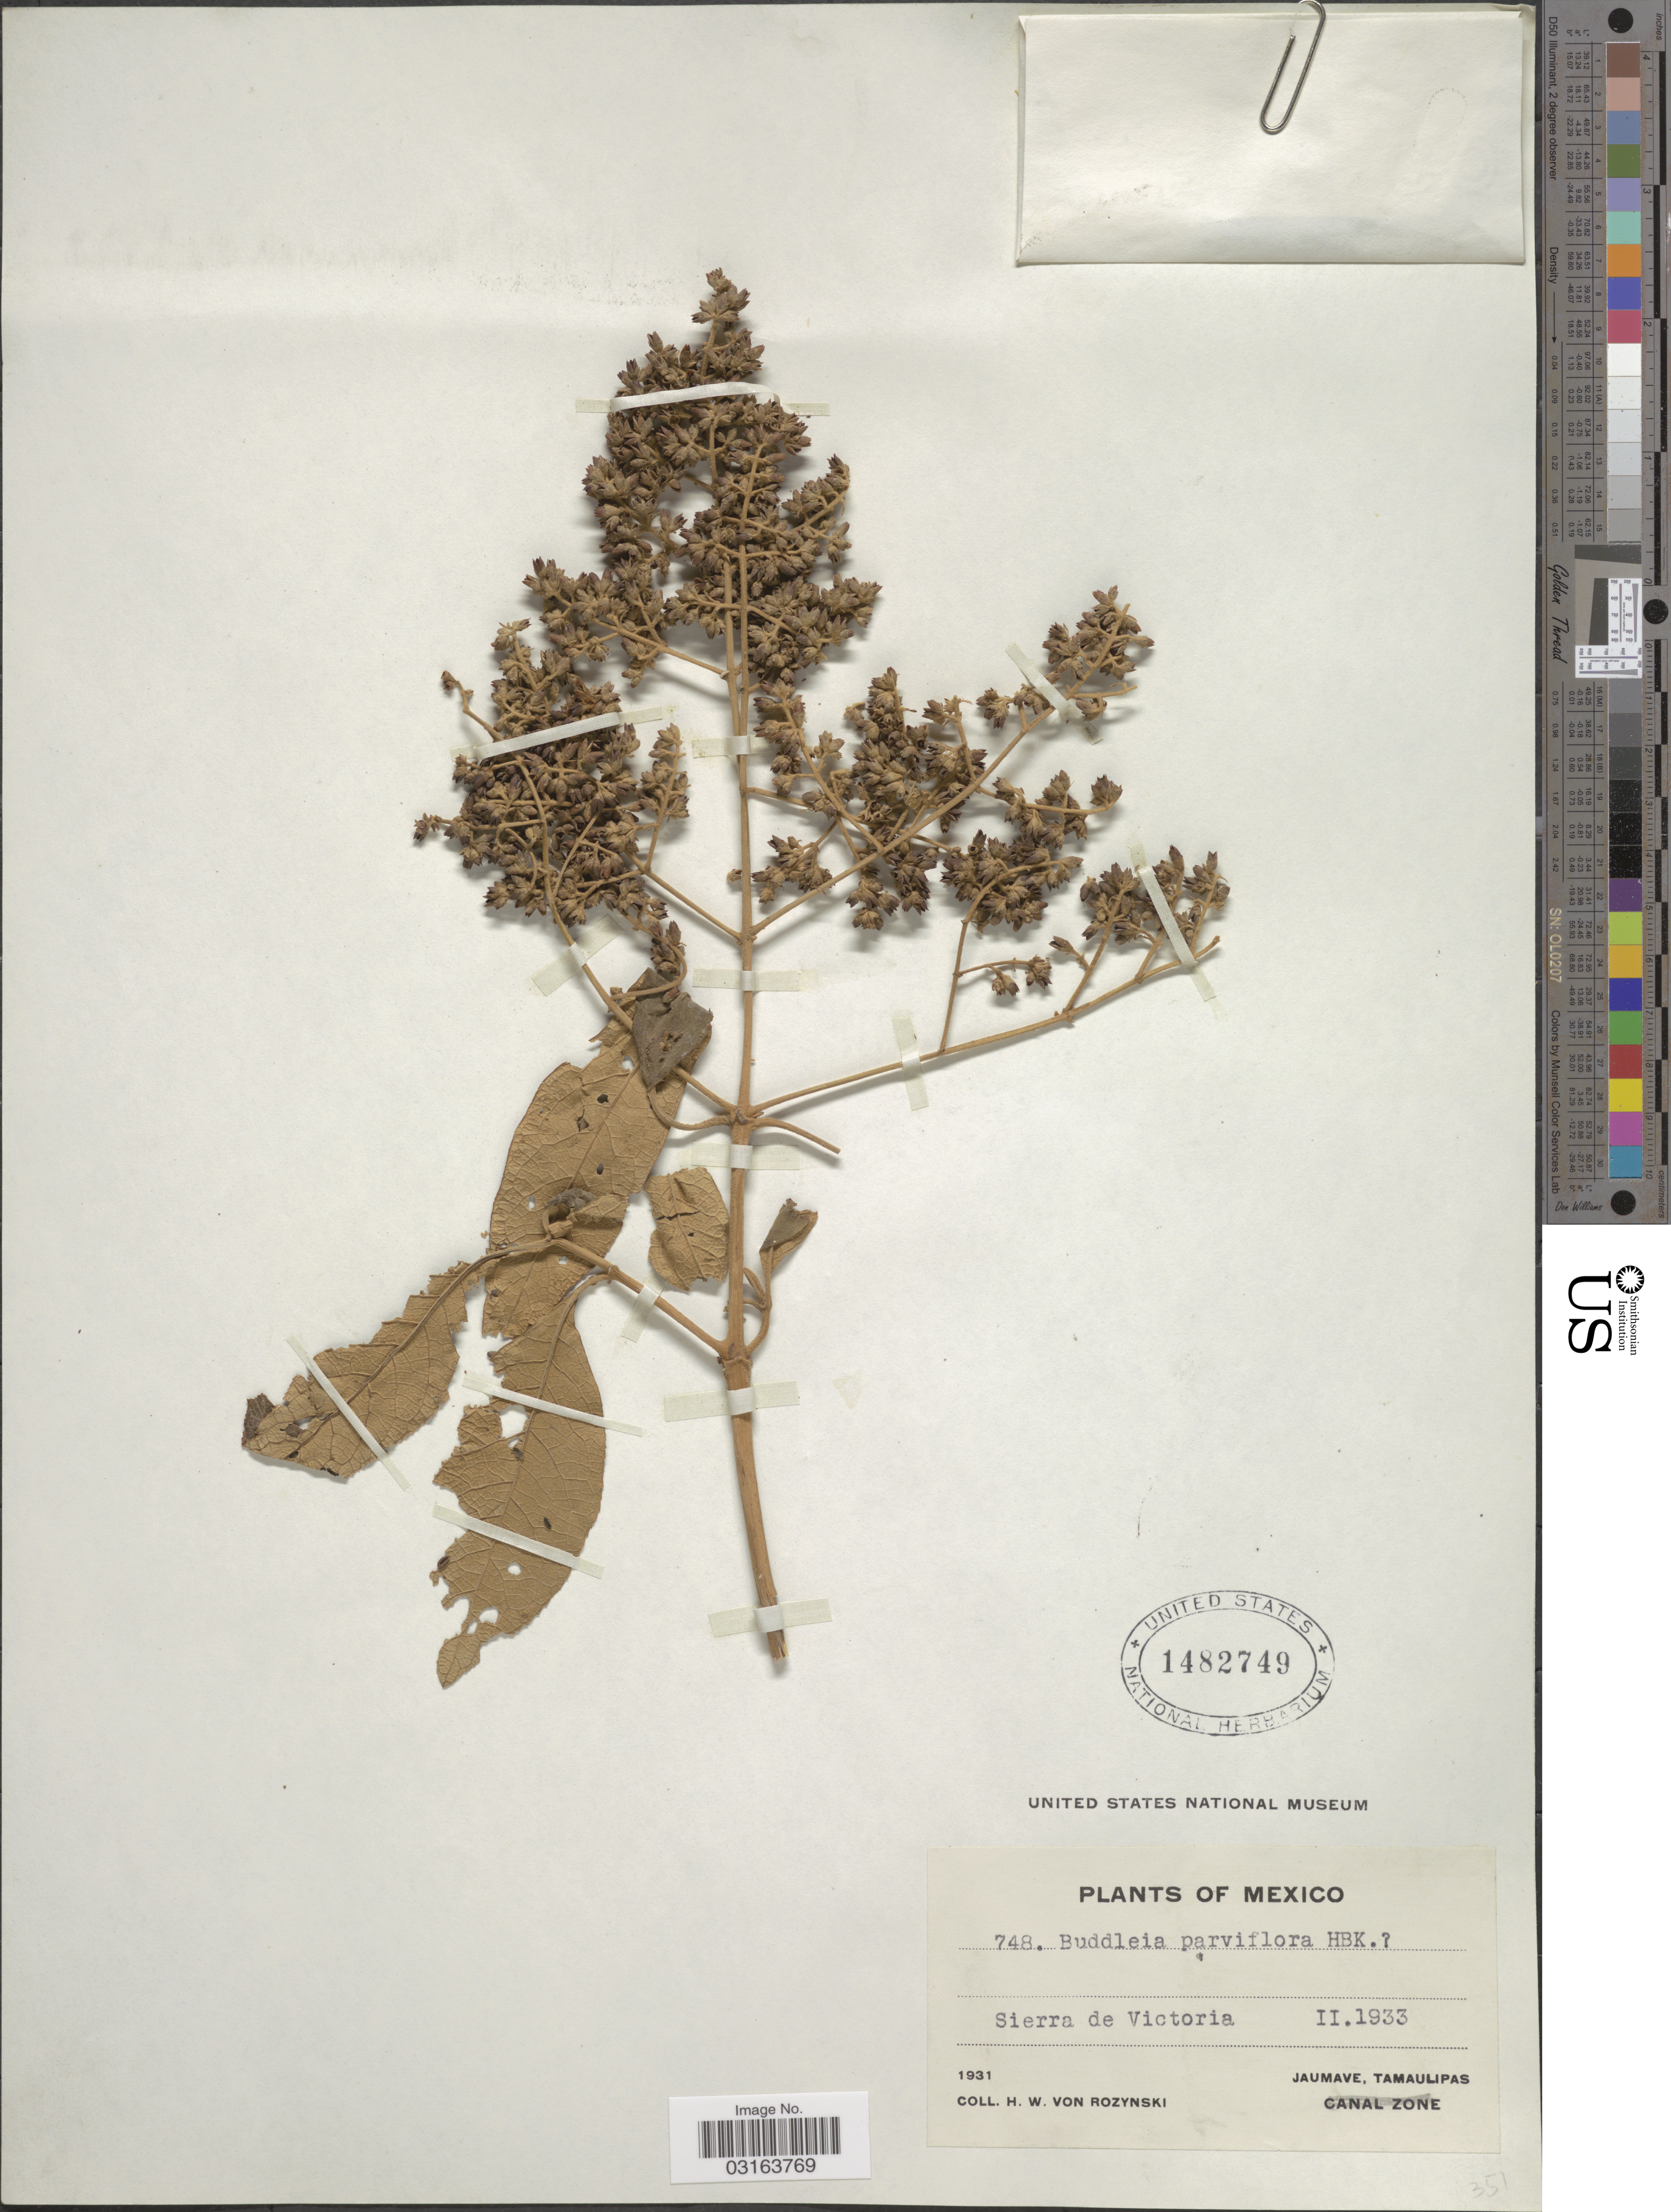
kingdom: Plantae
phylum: Tracheophyta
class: Magnoliopsida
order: Lamiales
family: Scrophulariaceae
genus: Buddleja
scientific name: Buddleja parviflora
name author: Kunth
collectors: Rozynski, H. W. von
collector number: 748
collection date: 1933-02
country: Mexico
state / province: Tamaulipas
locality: Sierra de Victoria. Jaumave.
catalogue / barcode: US 1482749